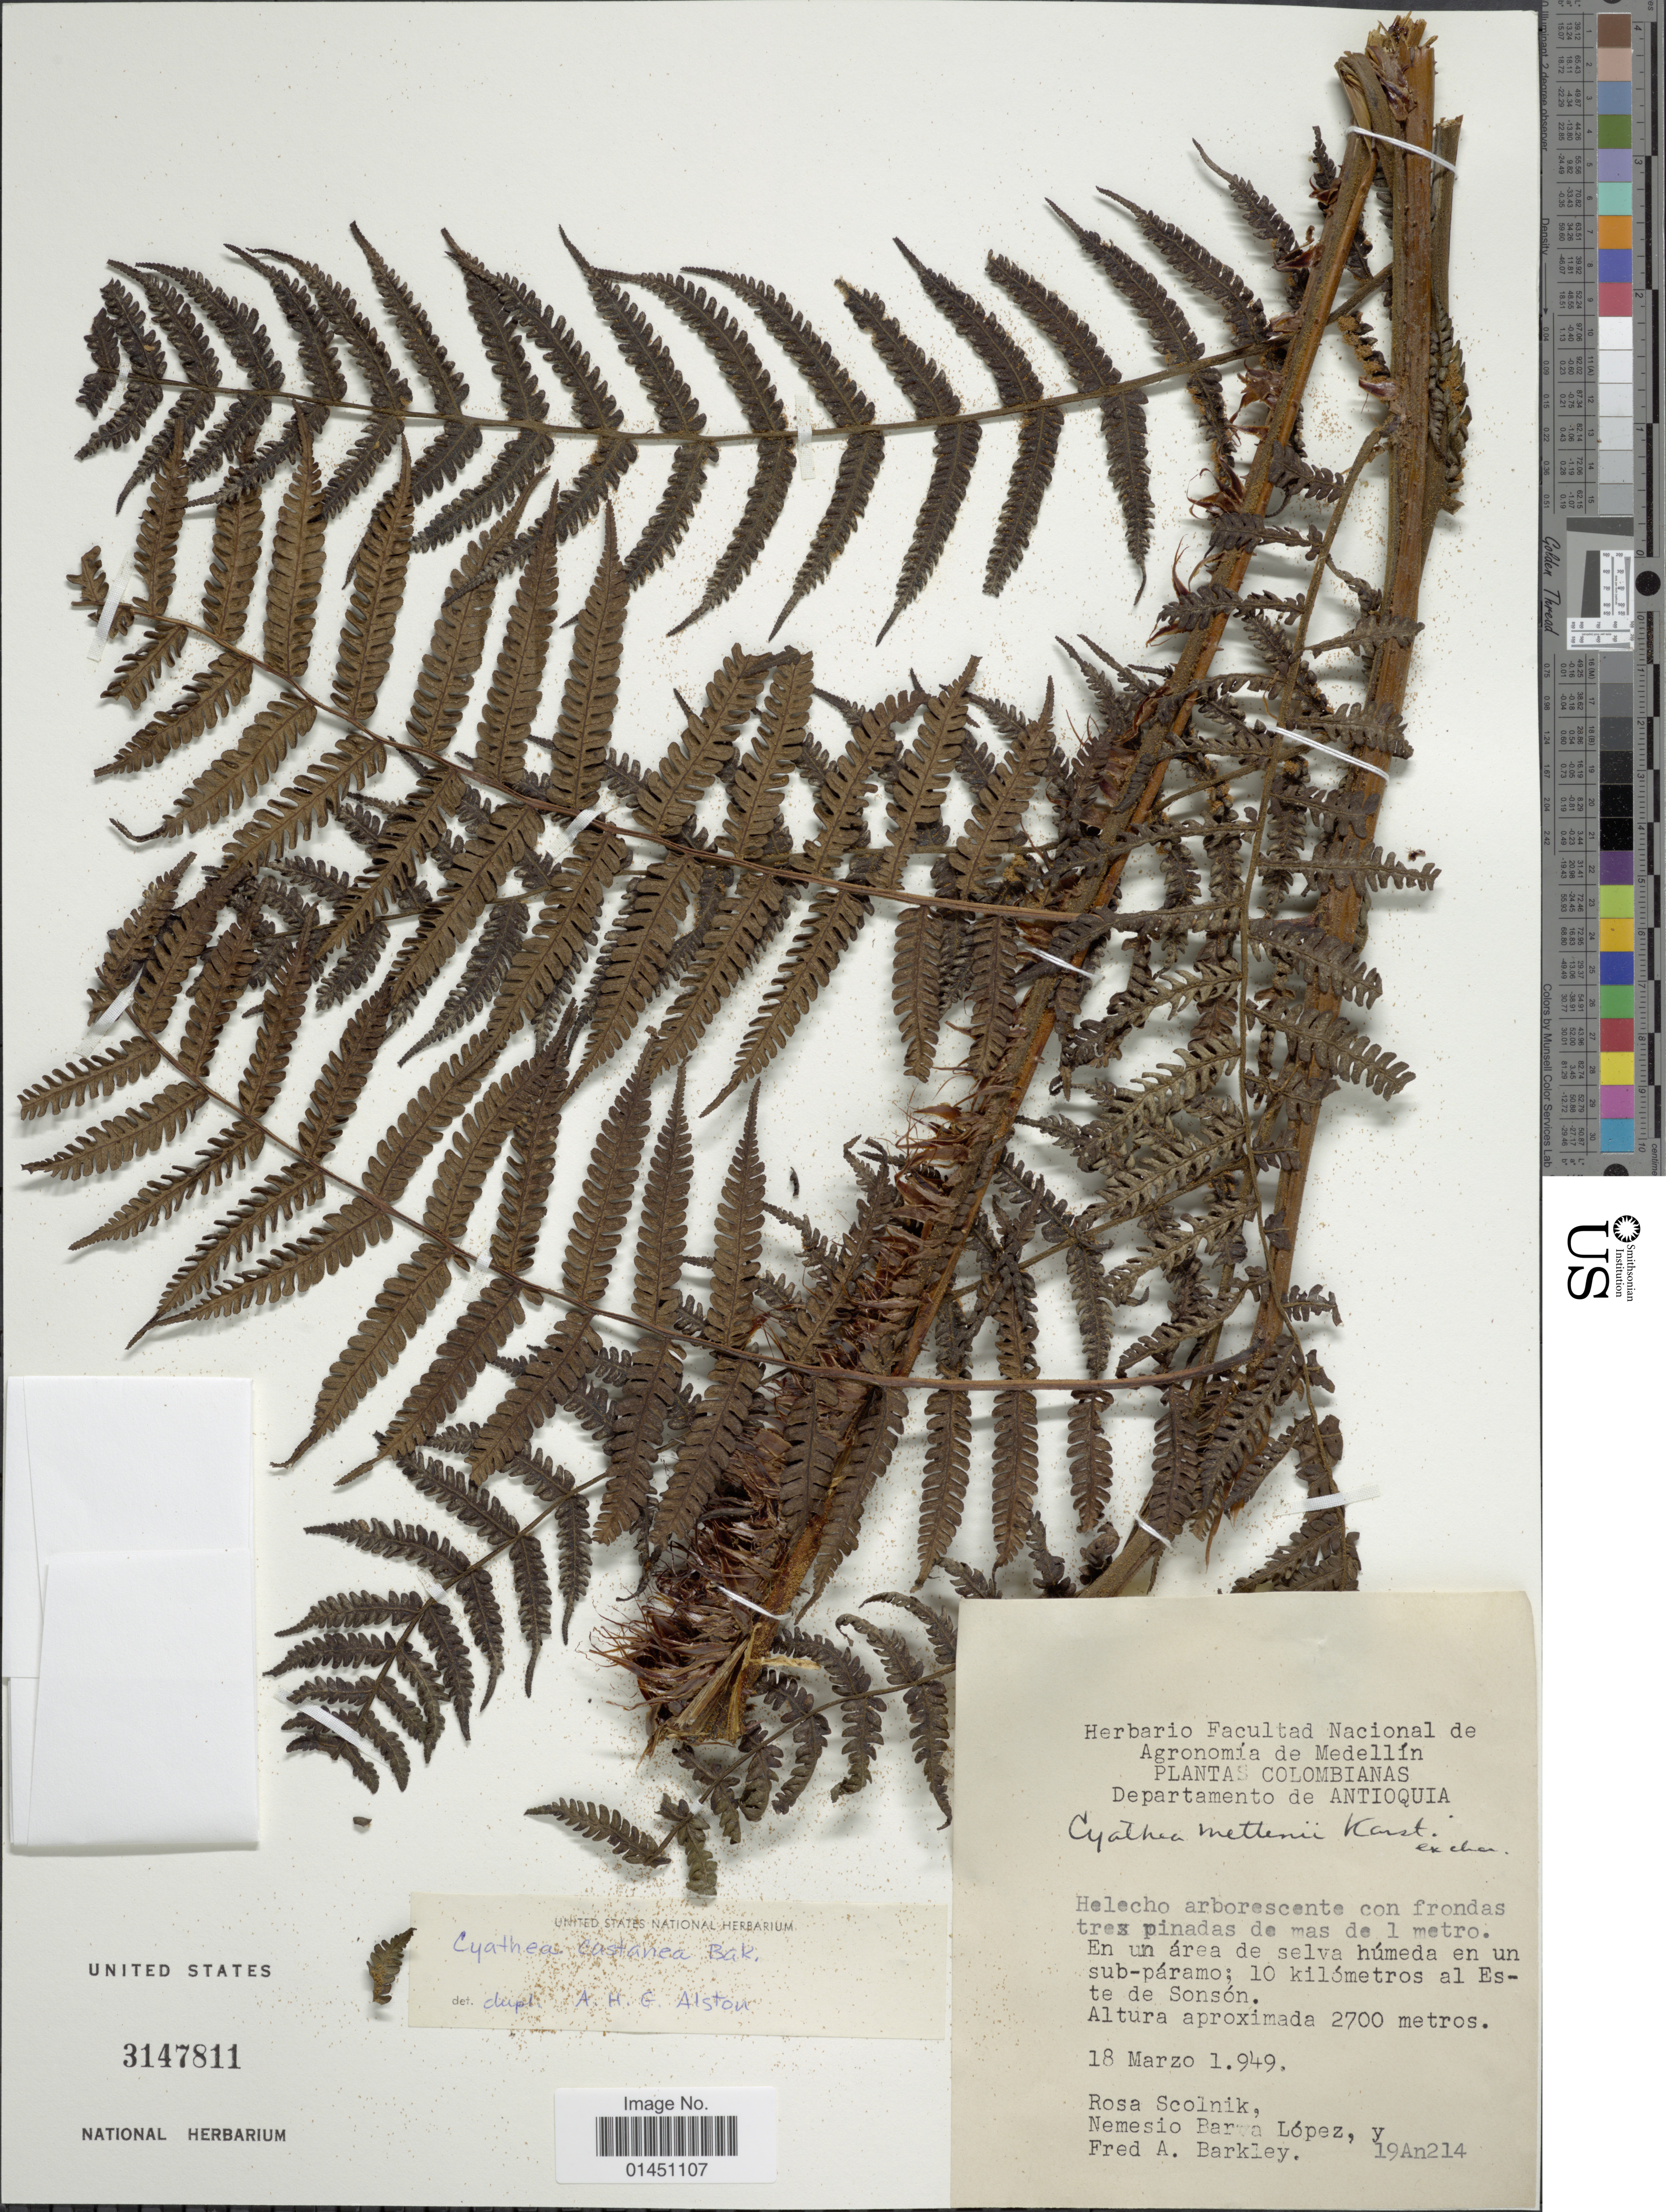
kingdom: Plantae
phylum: Tracheophyta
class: Polypodiopsida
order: Cyatheales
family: Cyatheaceae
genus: Cyathea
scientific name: Cyathea caracasana var. boliviensis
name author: (Rosenst.) R.M. Tryon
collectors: R. Scolnik, N. Lopez & F. A. Barkley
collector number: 19An214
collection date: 1949-03-18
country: Colombia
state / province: Antioquia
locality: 10 kilometros al Este de Sonson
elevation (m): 2700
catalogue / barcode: US 3147811